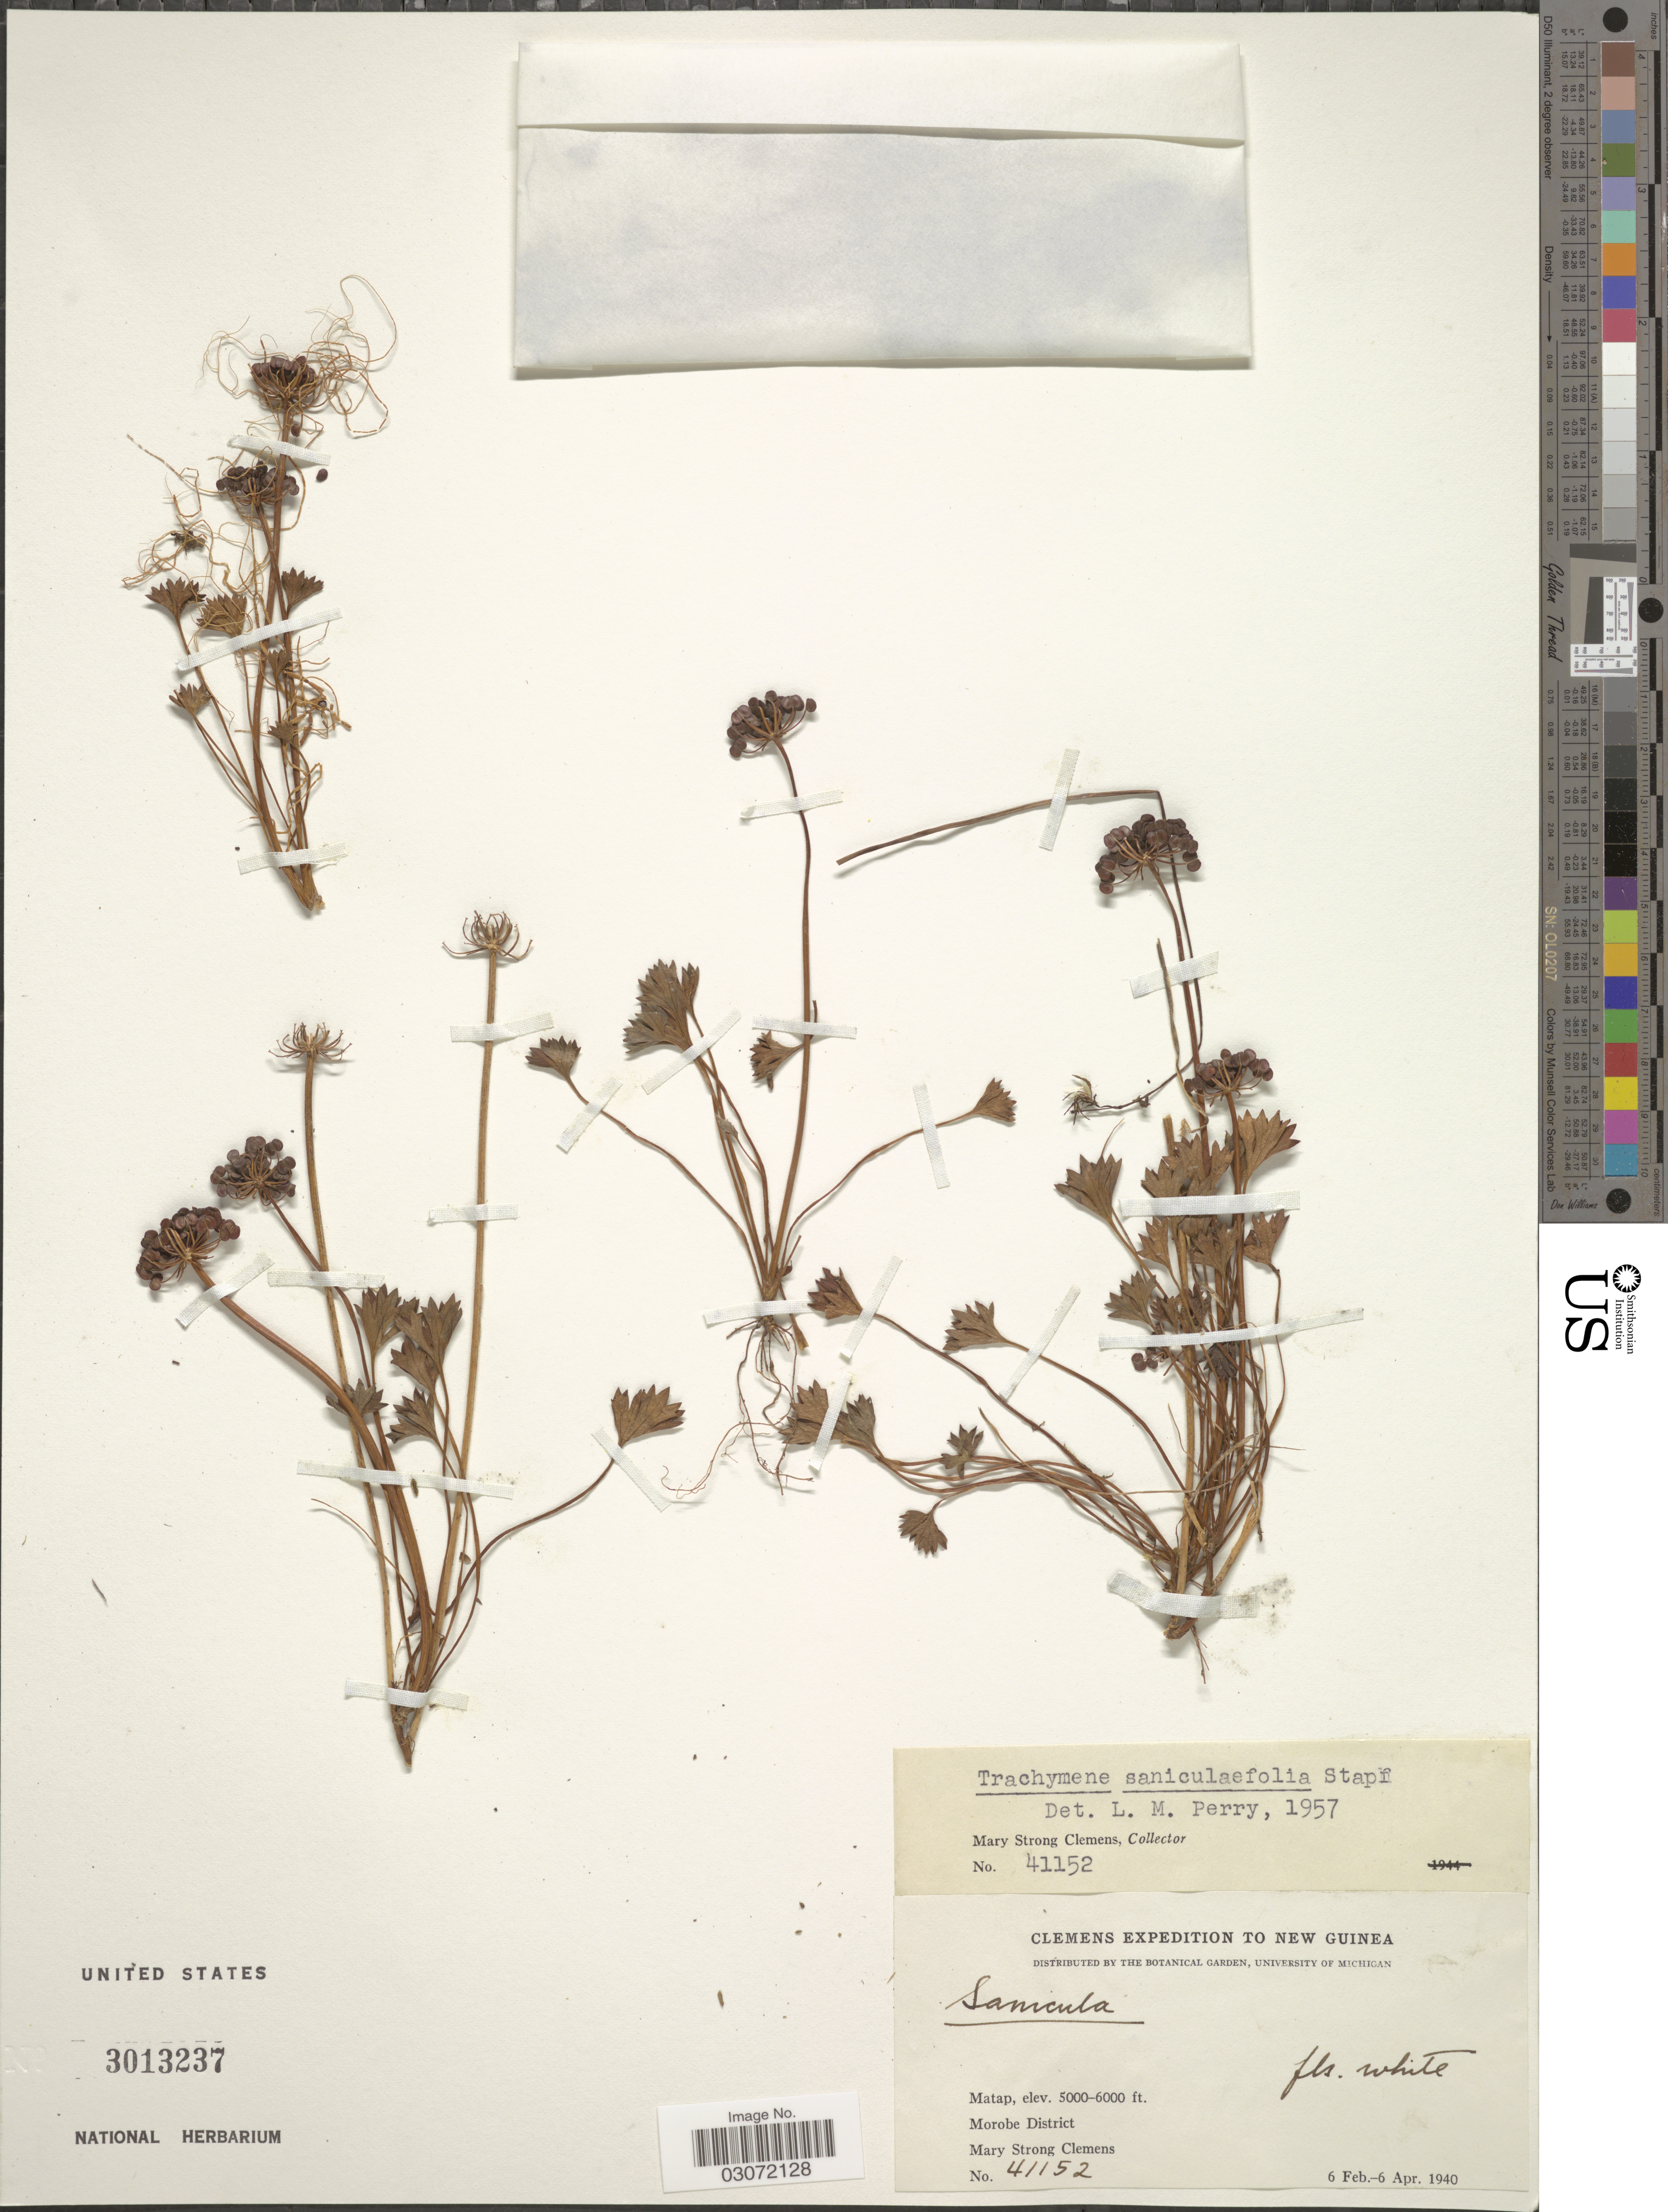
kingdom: Plantae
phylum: Tracheophyta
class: Magnoliopsida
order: Apiales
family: Araliaceae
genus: Trachymene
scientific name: Trachymene saniculaefolia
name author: Stapf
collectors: M. S. Clemens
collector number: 41152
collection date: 1940-02-06/1940-04-06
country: Papua New Guinea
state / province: Morobe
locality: New Guinea. Matap. Morobe District.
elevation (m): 1524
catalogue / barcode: US 3013237